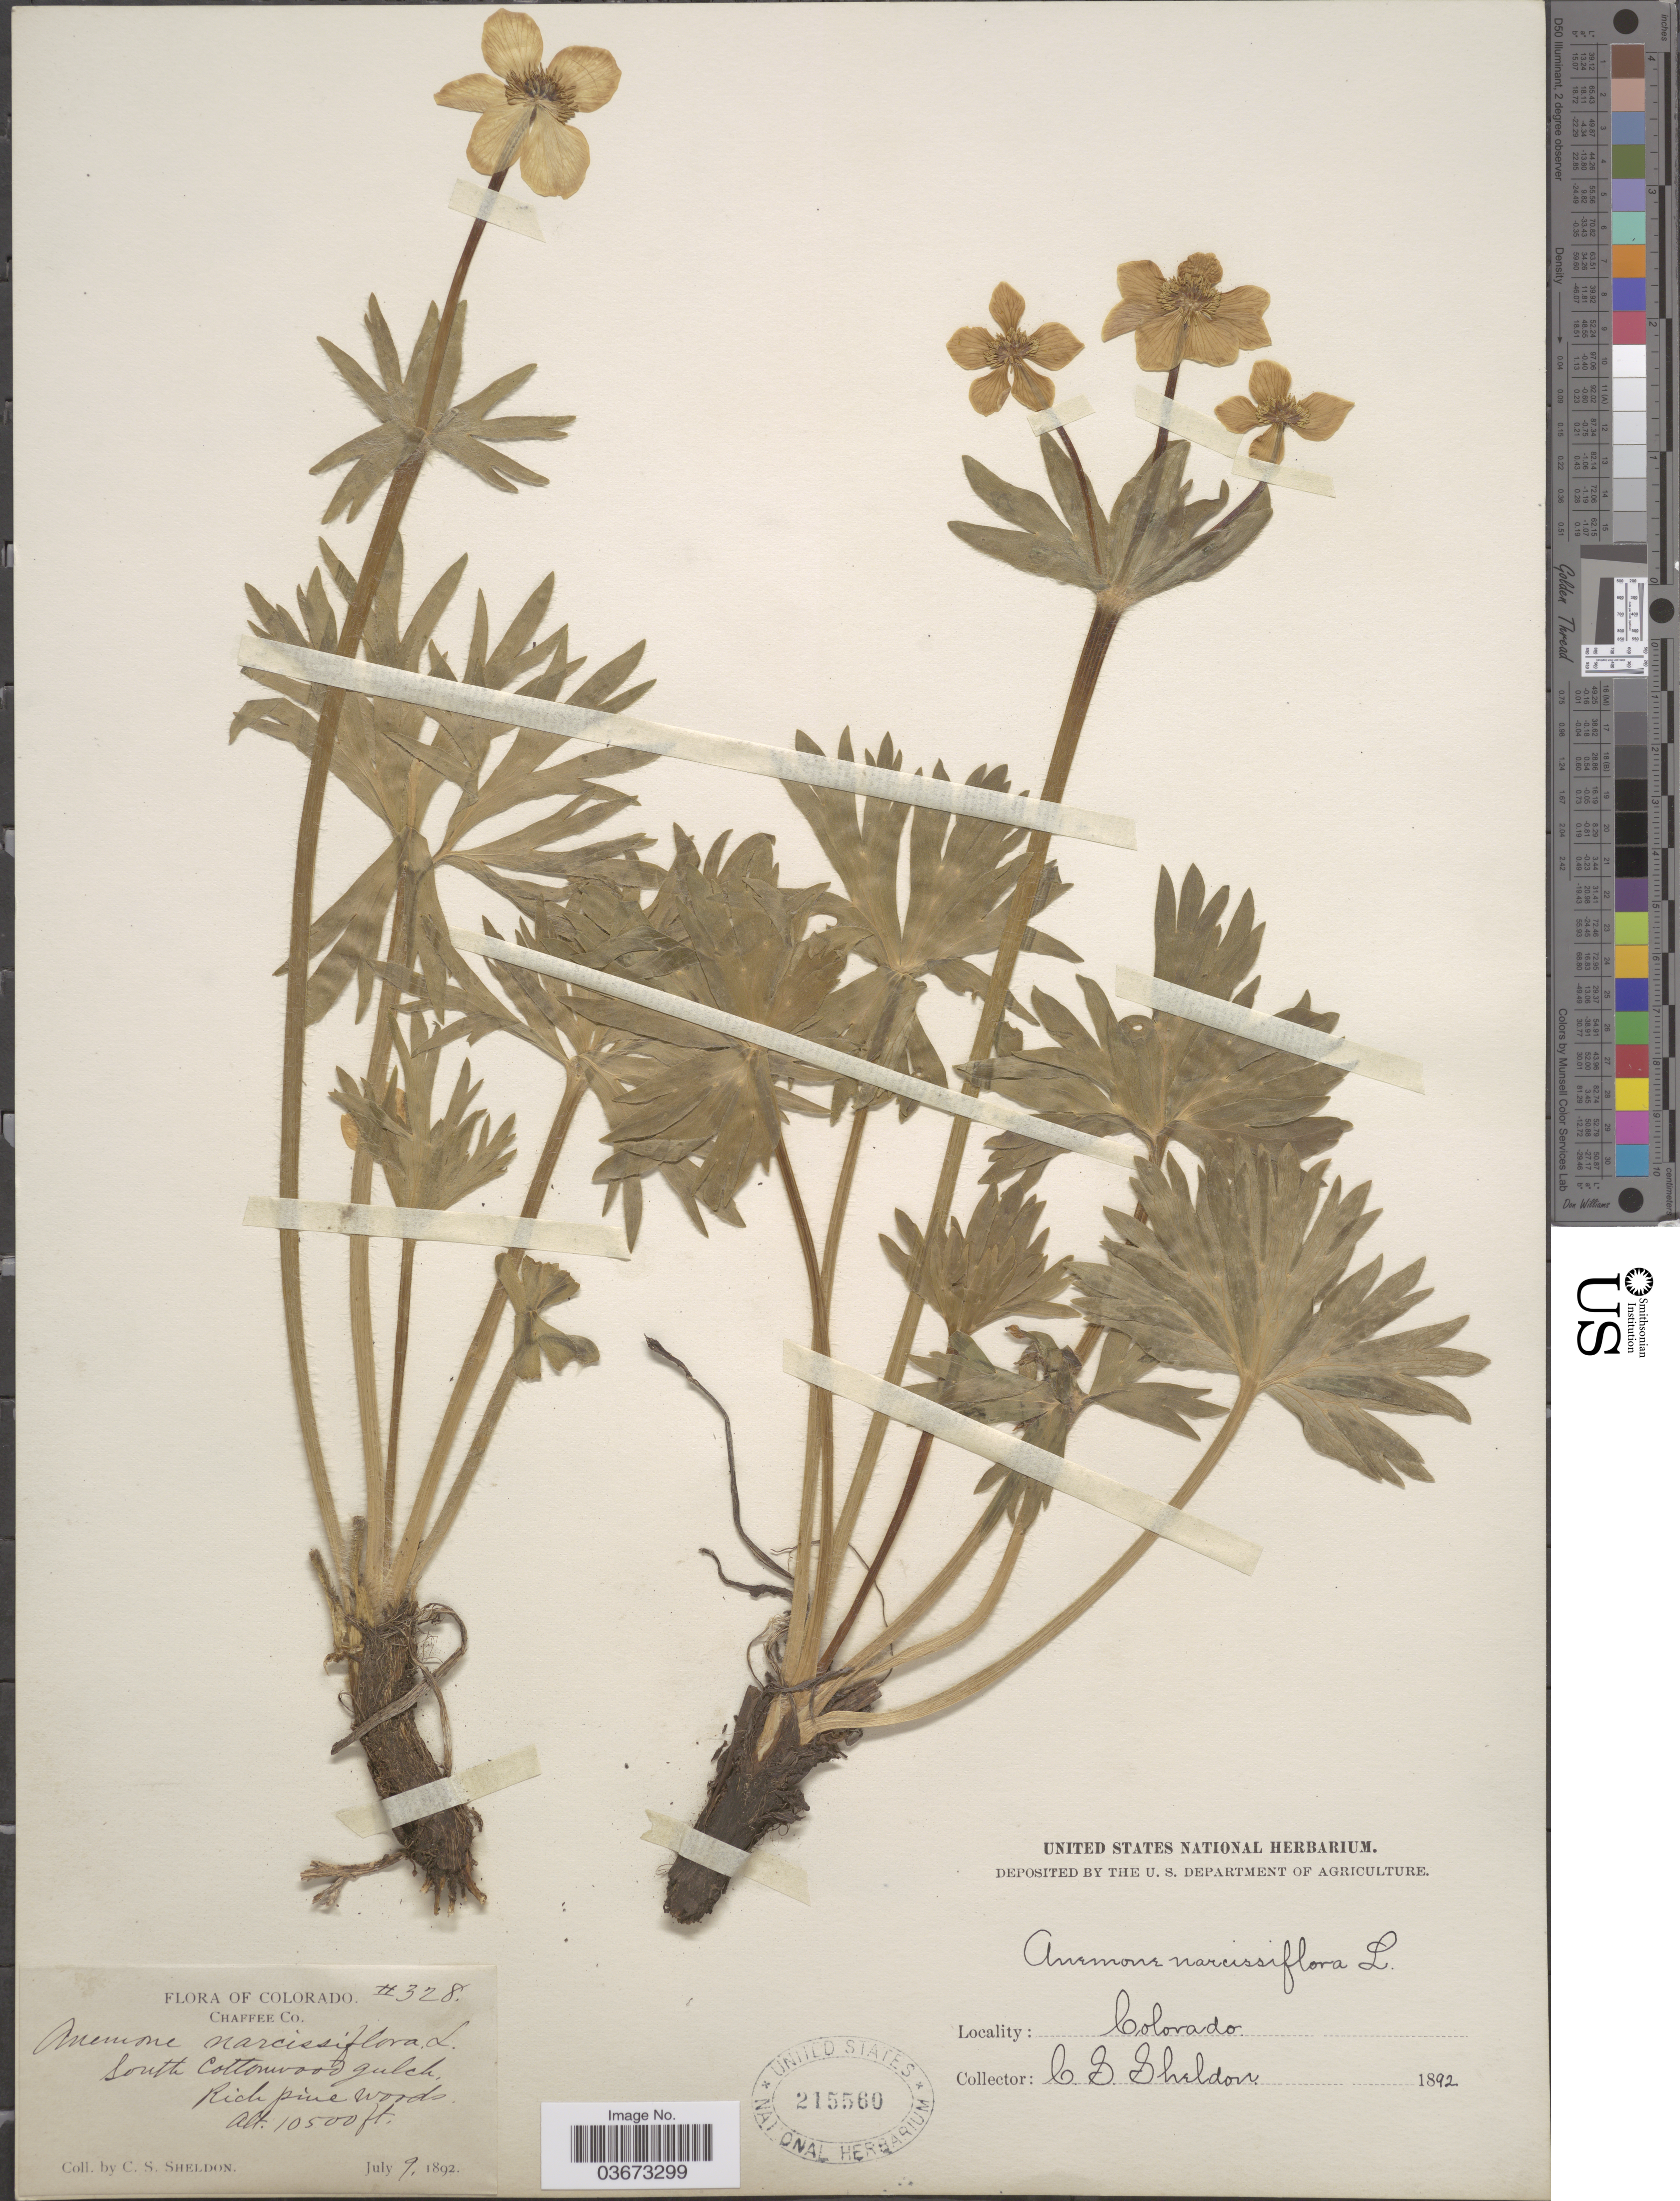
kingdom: Plantae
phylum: Tracheophyta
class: Magnoliopsida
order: Ranunculales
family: Ranunculaceae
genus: Anemone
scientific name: Anemone zephyra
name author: A. Nelson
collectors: C. S. Sheldon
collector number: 328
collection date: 1892-07-09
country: United States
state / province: Colorado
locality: Chaffee Co. South Cottonwood Gulch.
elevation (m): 3200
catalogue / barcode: US 215560